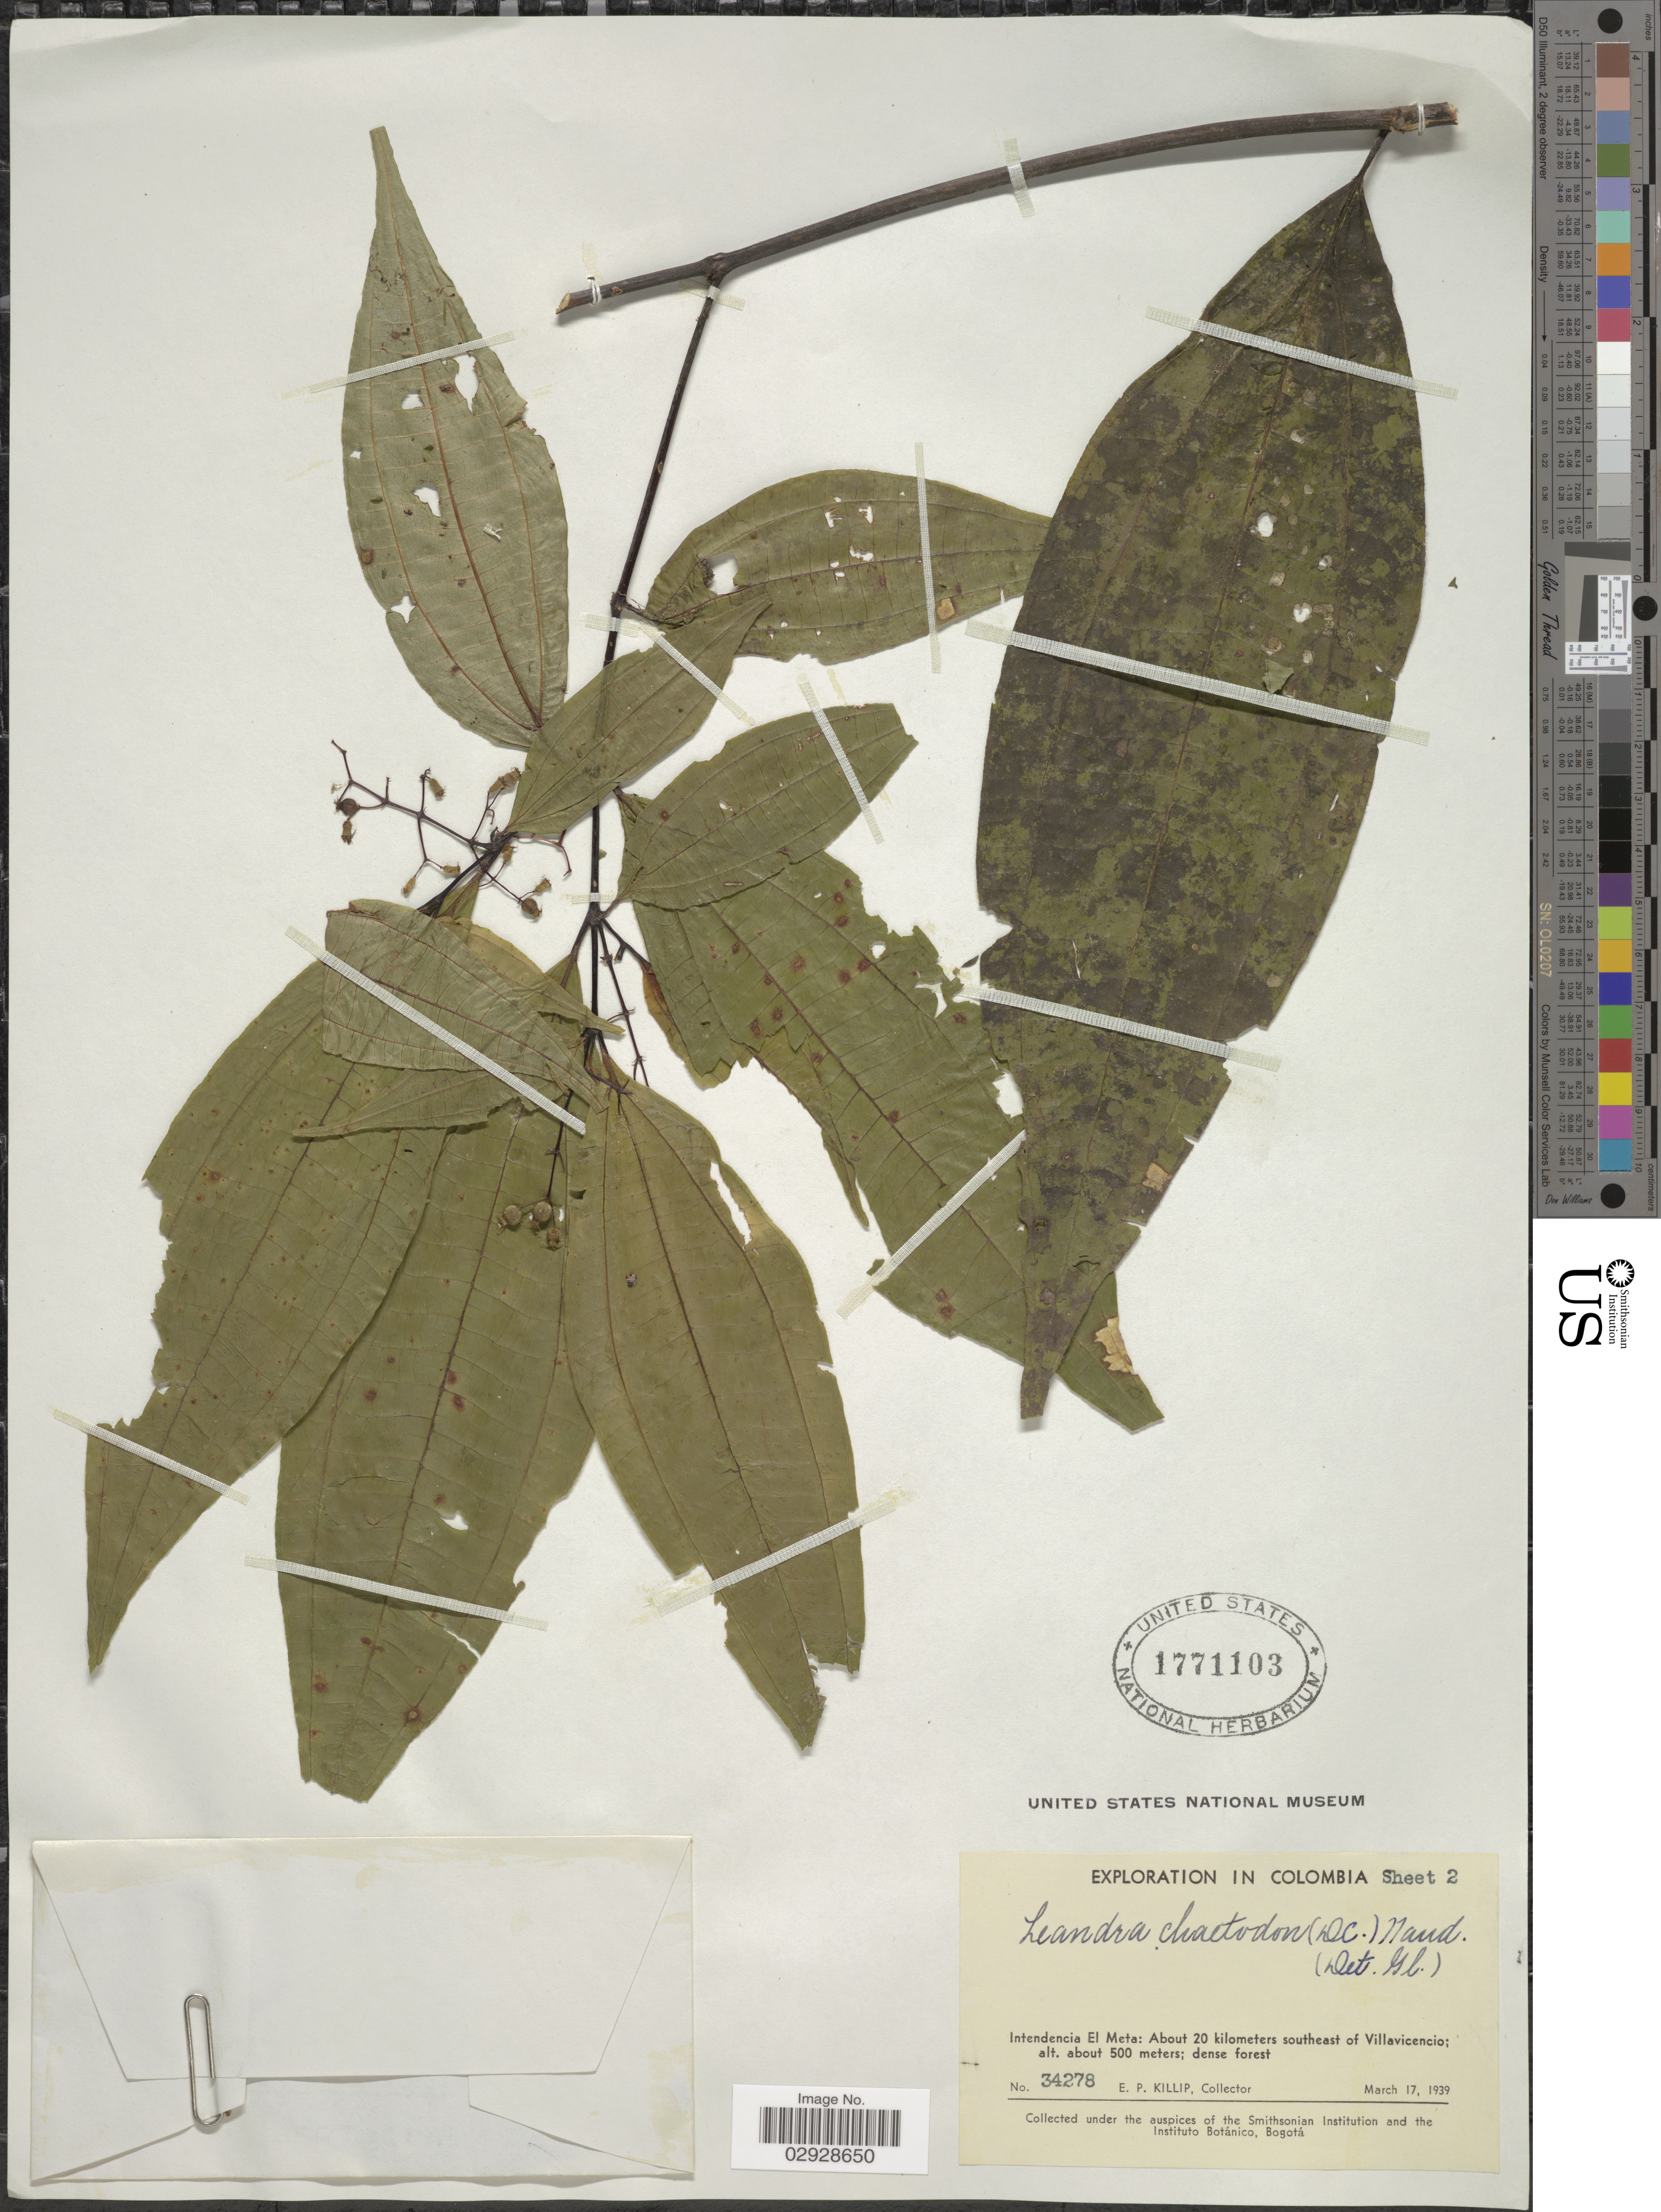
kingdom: Plantae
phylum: Tracheophyta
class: Magnoliopsida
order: Myrtales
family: Melastomataceae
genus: Leandra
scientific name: Leandra chaetodon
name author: (DC.) Cogn.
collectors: E. P. Killip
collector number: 34278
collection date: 1939-03-17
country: Colombia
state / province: Meta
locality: Intendencia El Meta: About 20 kilomters southeast of Villavicencio.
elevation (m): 500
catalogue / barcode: US 1771103